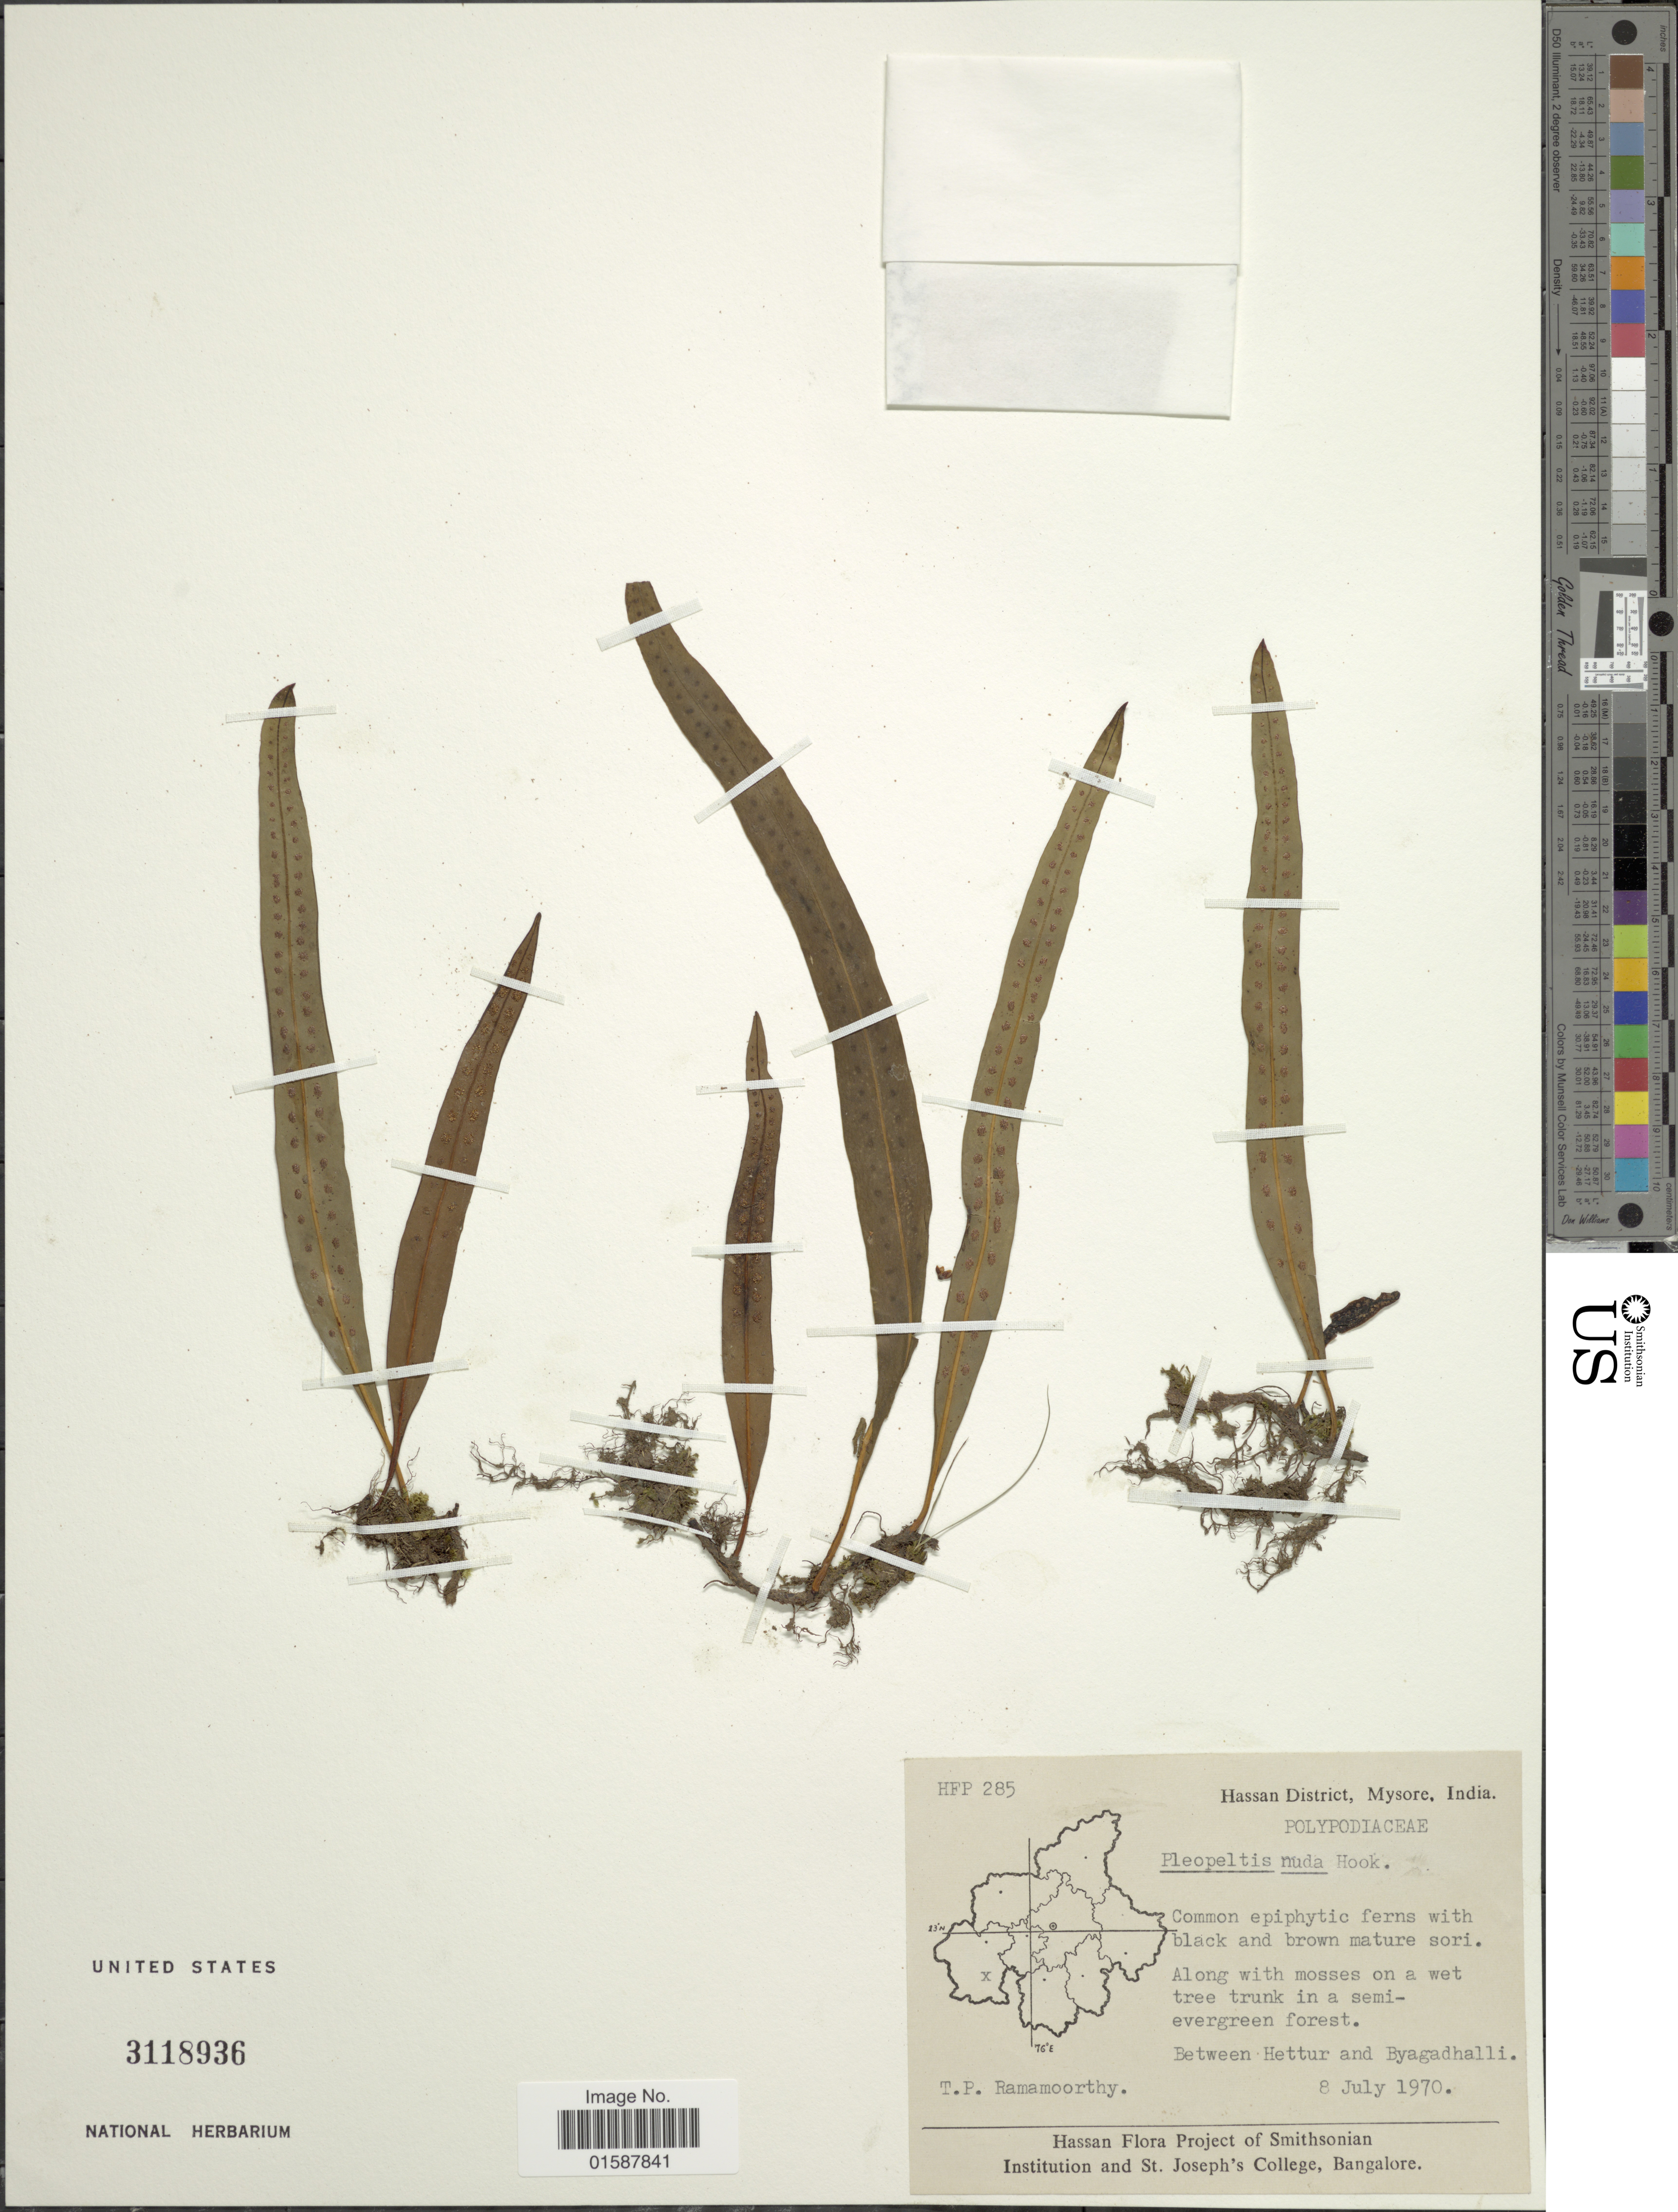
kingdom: Plantae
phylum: Tracheophyta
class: Polypodiopsida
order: Polypodiales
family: Polypodiaceae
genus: Lepisorus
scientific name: Lepisorus nuduisculum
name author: (Kunze)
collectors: T. P. Ramamoorthy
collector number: HFP 285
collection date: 1970-07-08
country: India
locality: Hassan District, Mysore. Between Hettur and Byagadhalli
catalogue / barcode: US 3118936